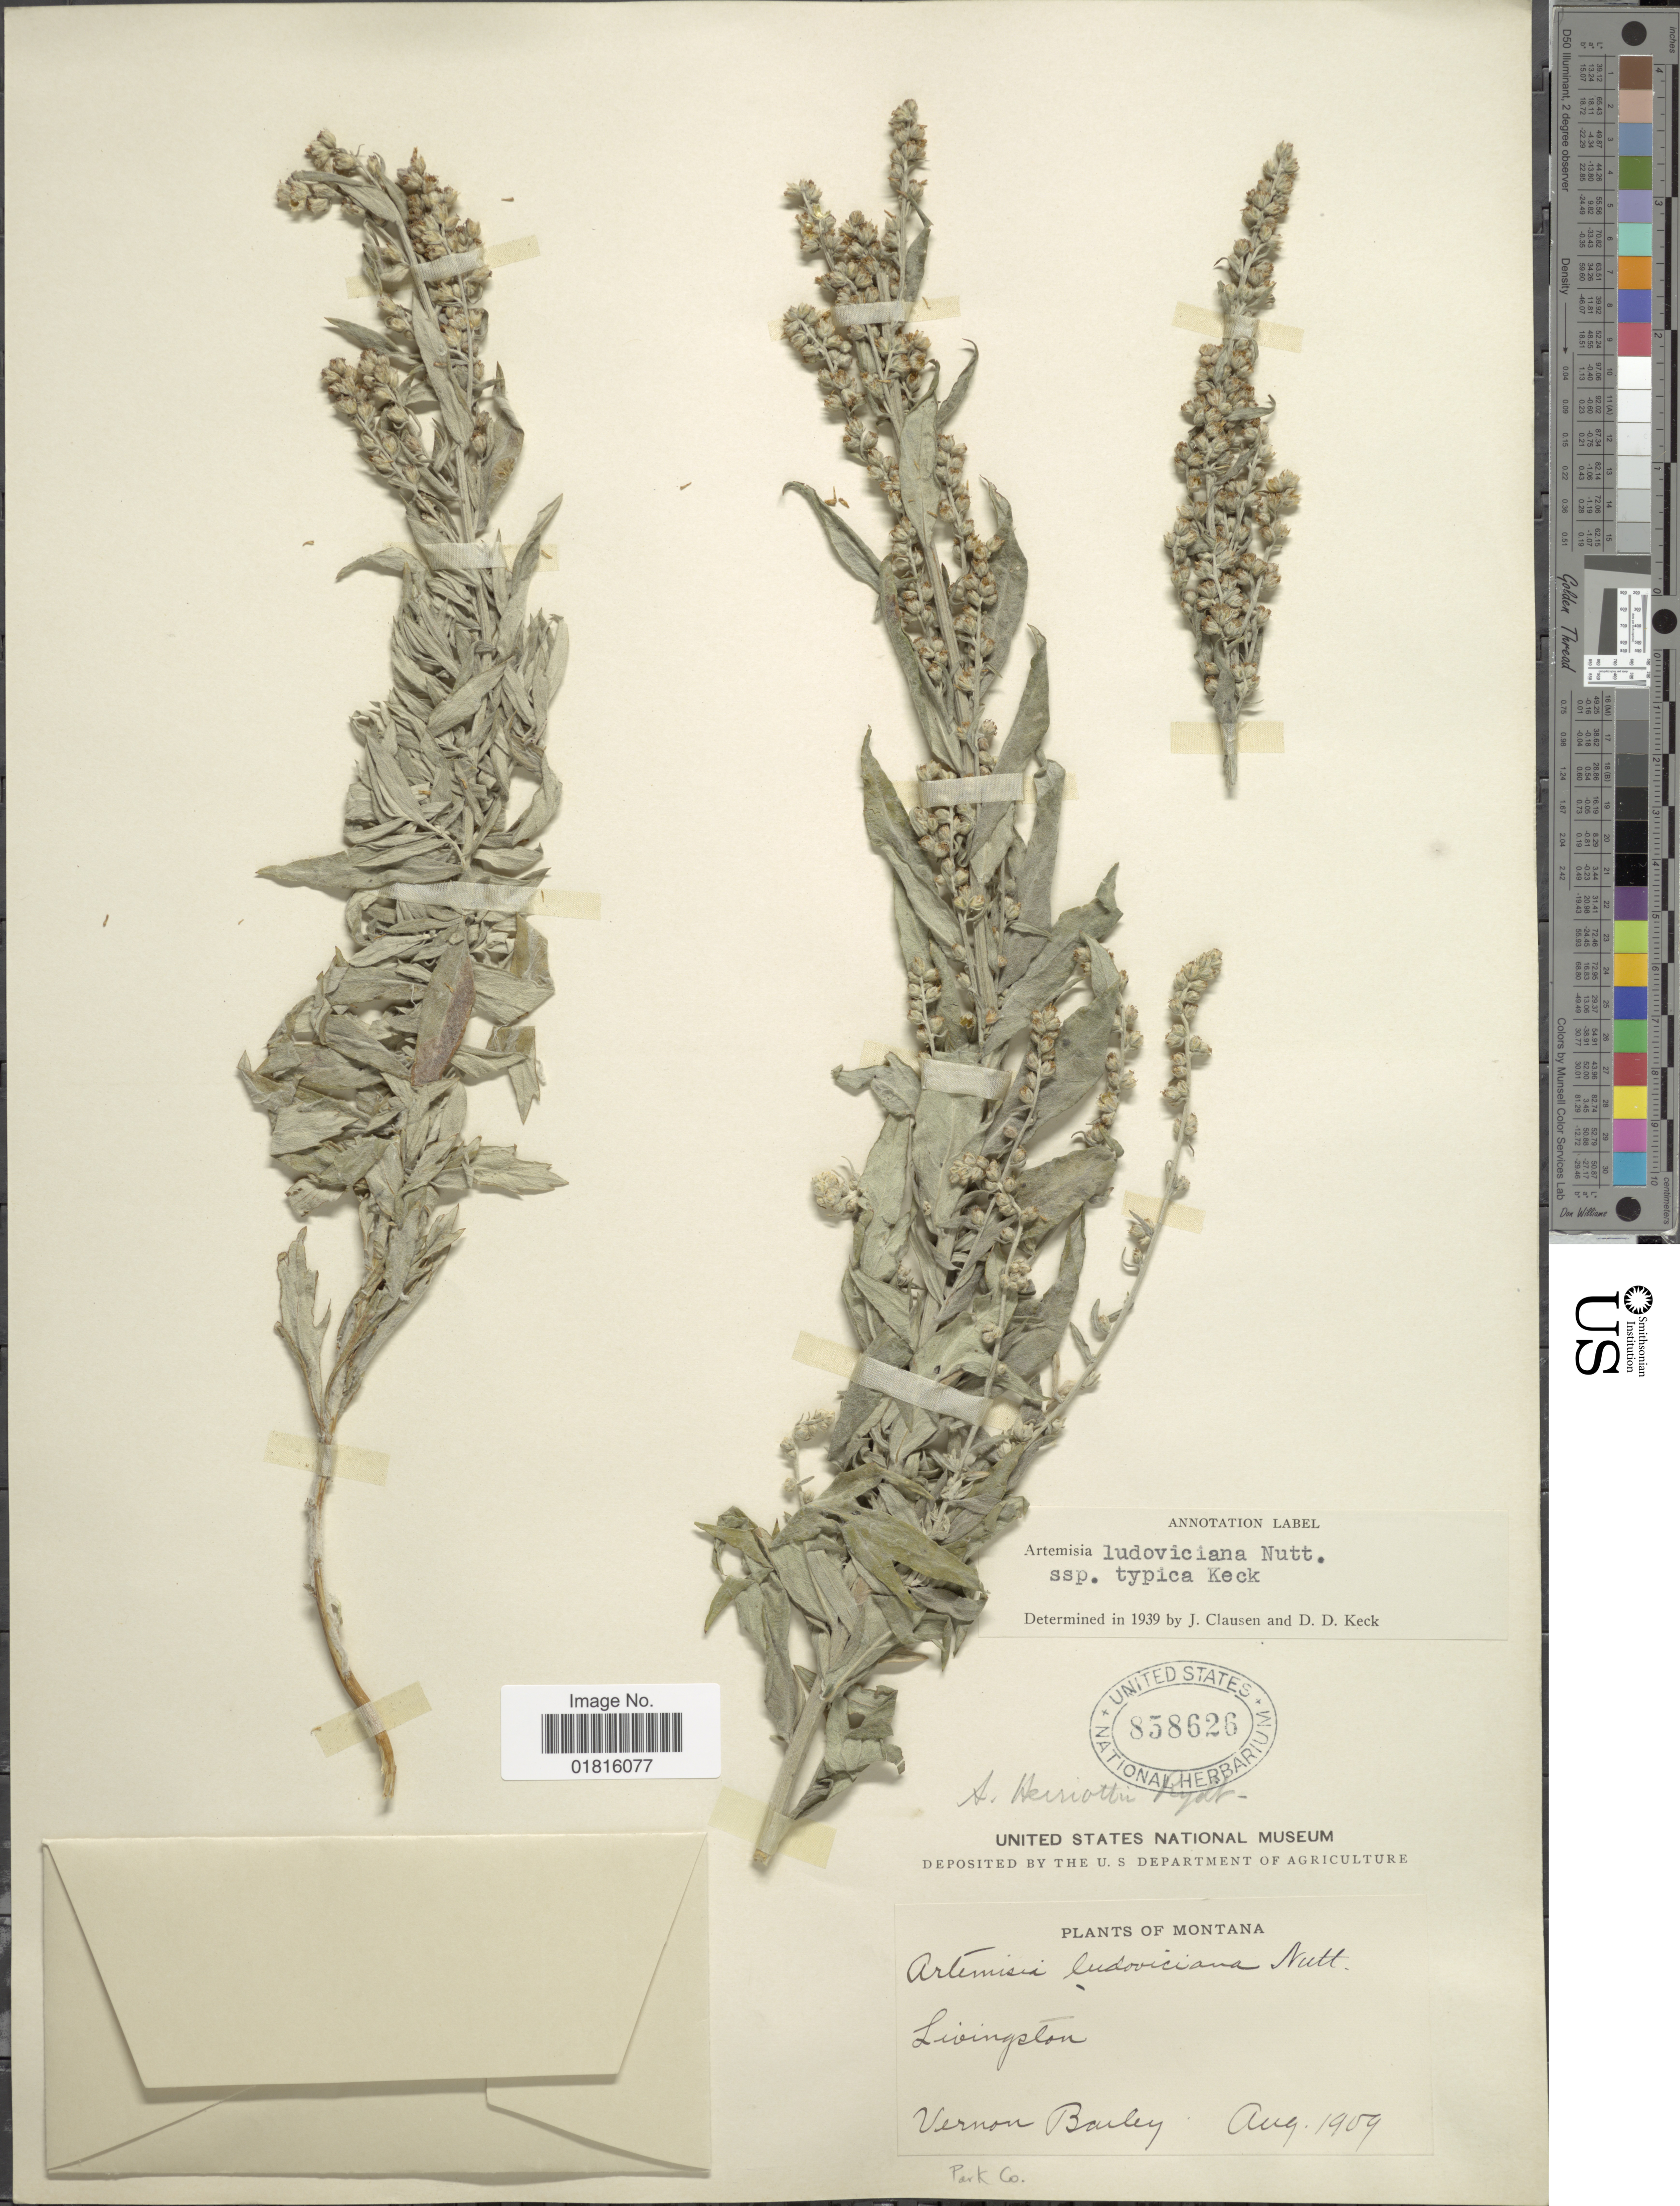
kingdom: Plantae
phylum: Tracheophyta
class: Magnoliopsida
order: Asterales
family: Asteraceae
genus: Artemisia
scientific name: Artemisia ludoviciana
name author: Nutt.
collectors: V. O. Bailey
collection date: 1909-08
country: United States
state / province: Montana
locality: Livinston, Park Co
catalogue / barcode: US 858626